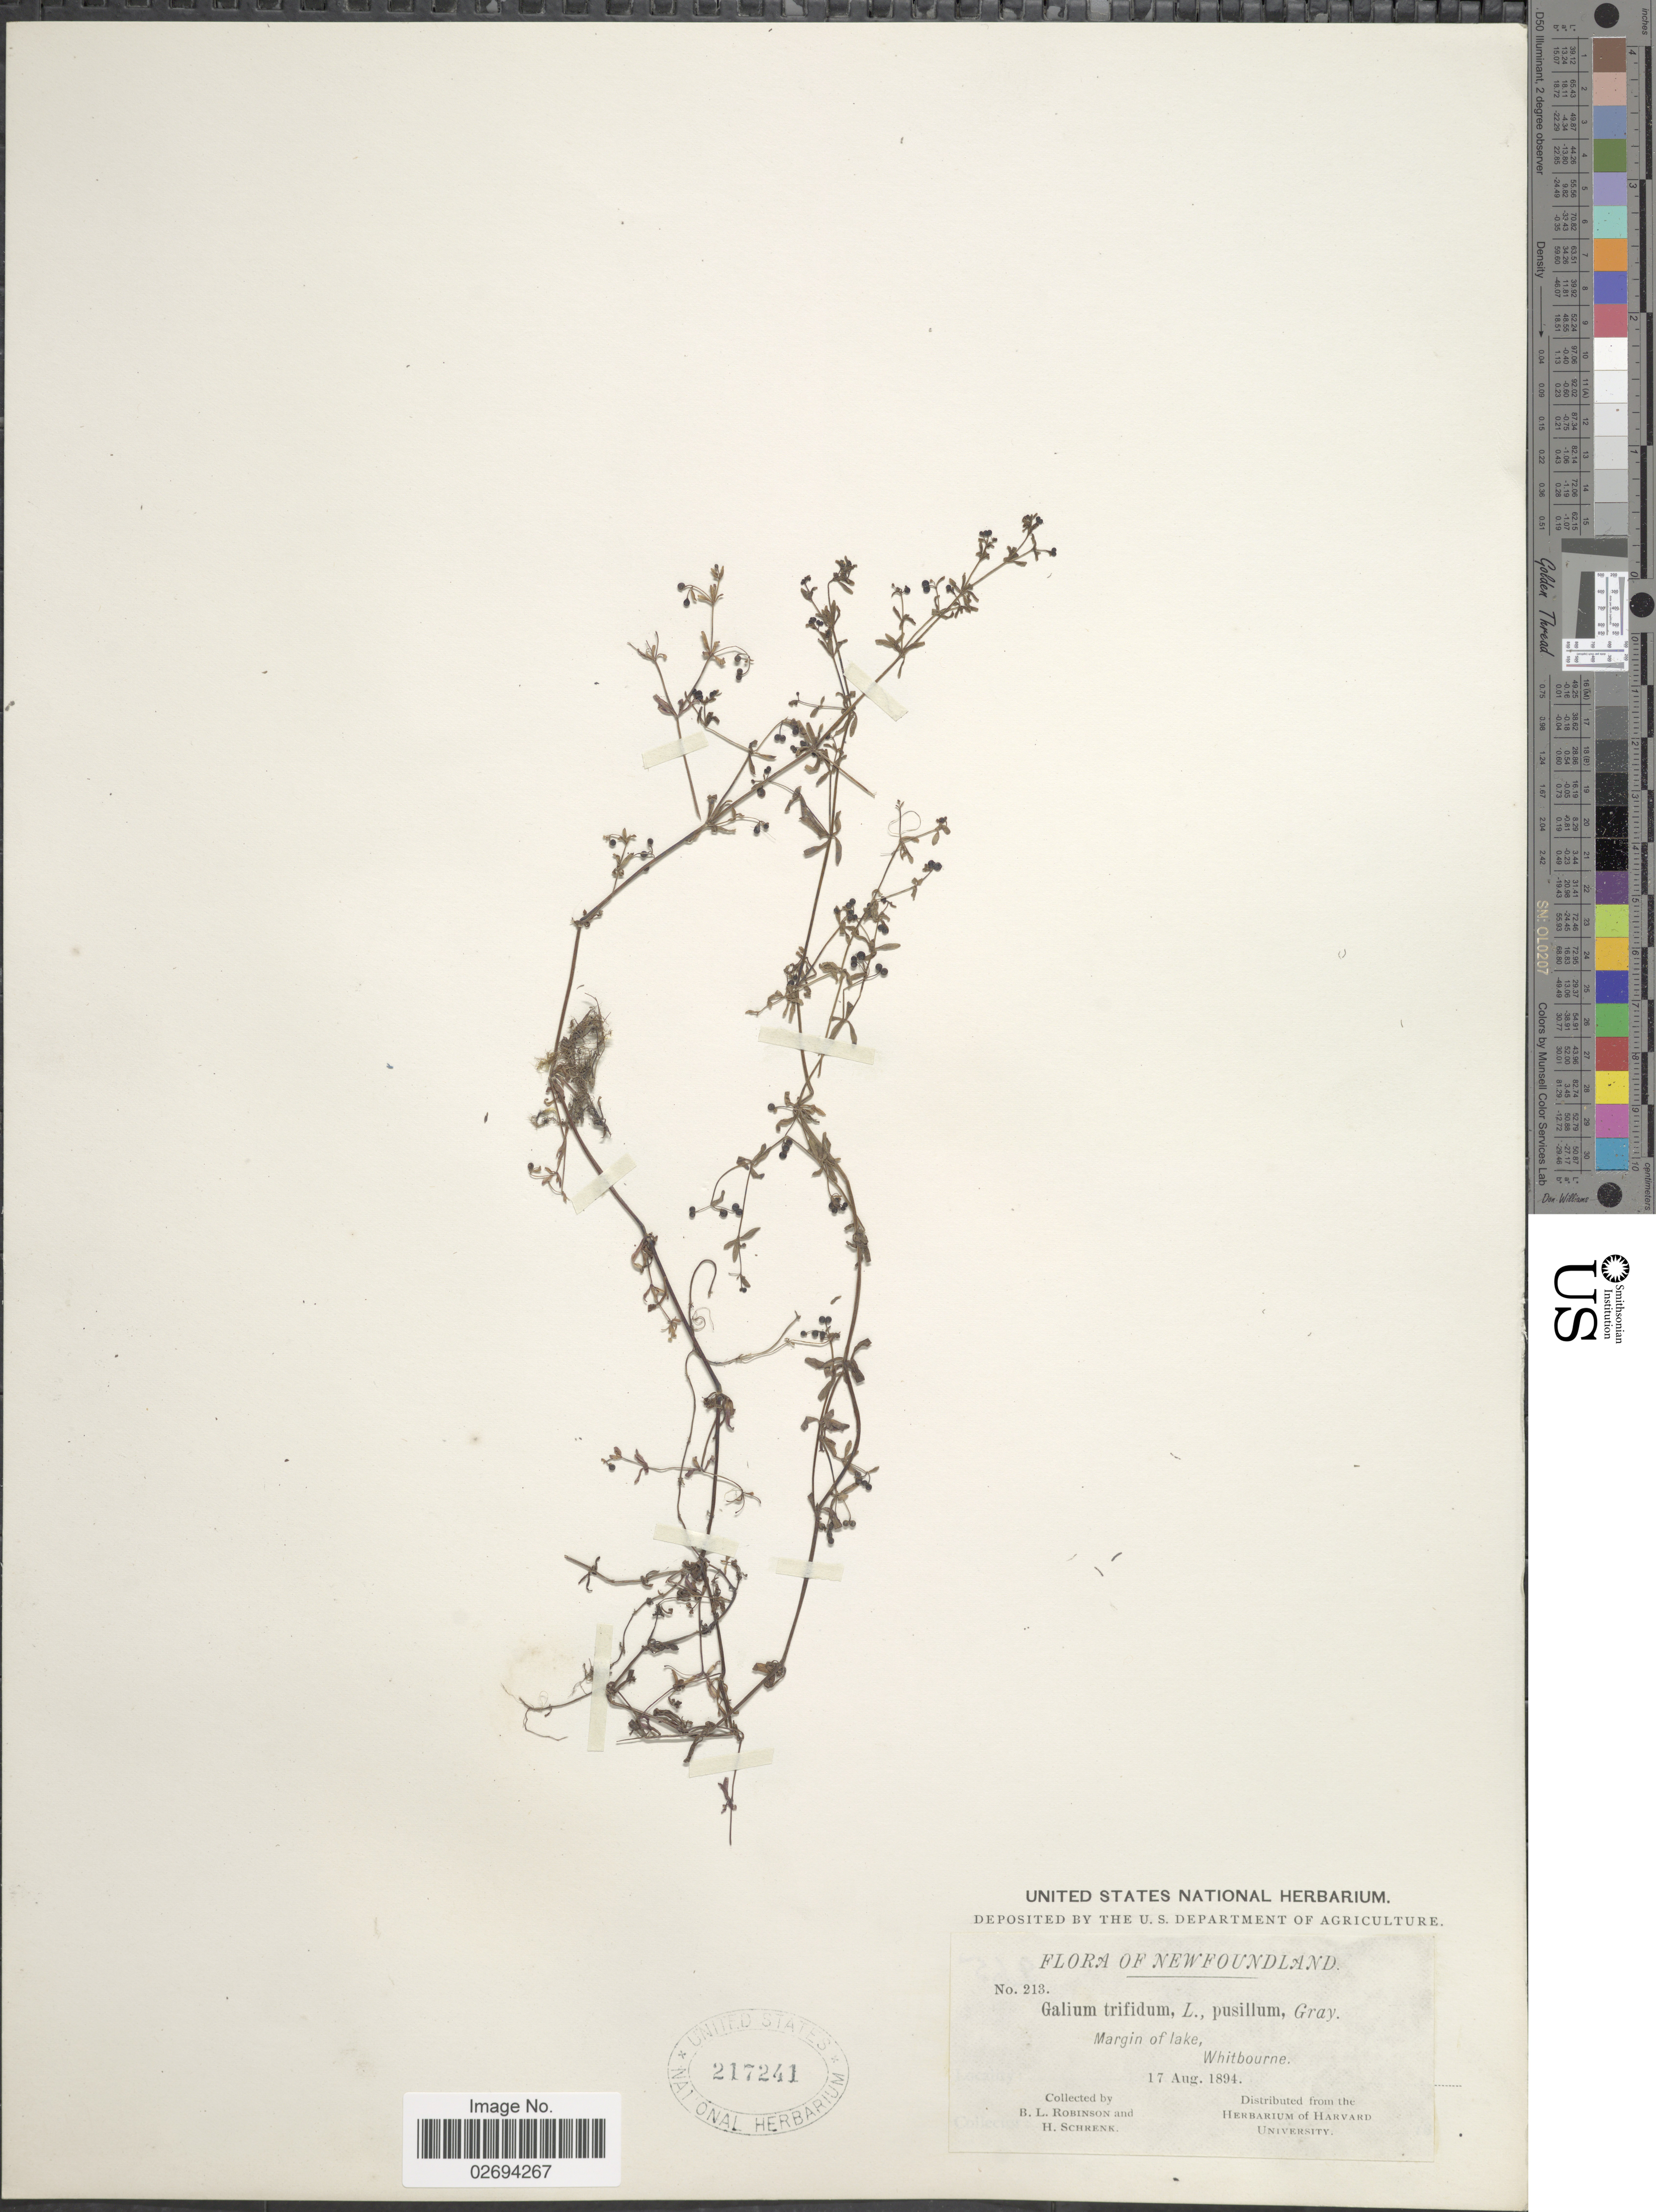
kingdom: Plantae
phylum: Tracheophyta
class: Magnoliopsida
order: Gentianales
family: Rubiaceae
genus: Galium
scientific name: Galium trifidum var. pusillum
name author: A. Gray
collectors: B. L. Robinson & H. Schrenk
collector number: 213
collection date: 1894-08-17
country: Canada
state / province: Newfoundland and Labrador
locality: Margin of lake, Whitbourne.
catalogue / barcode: US 217241